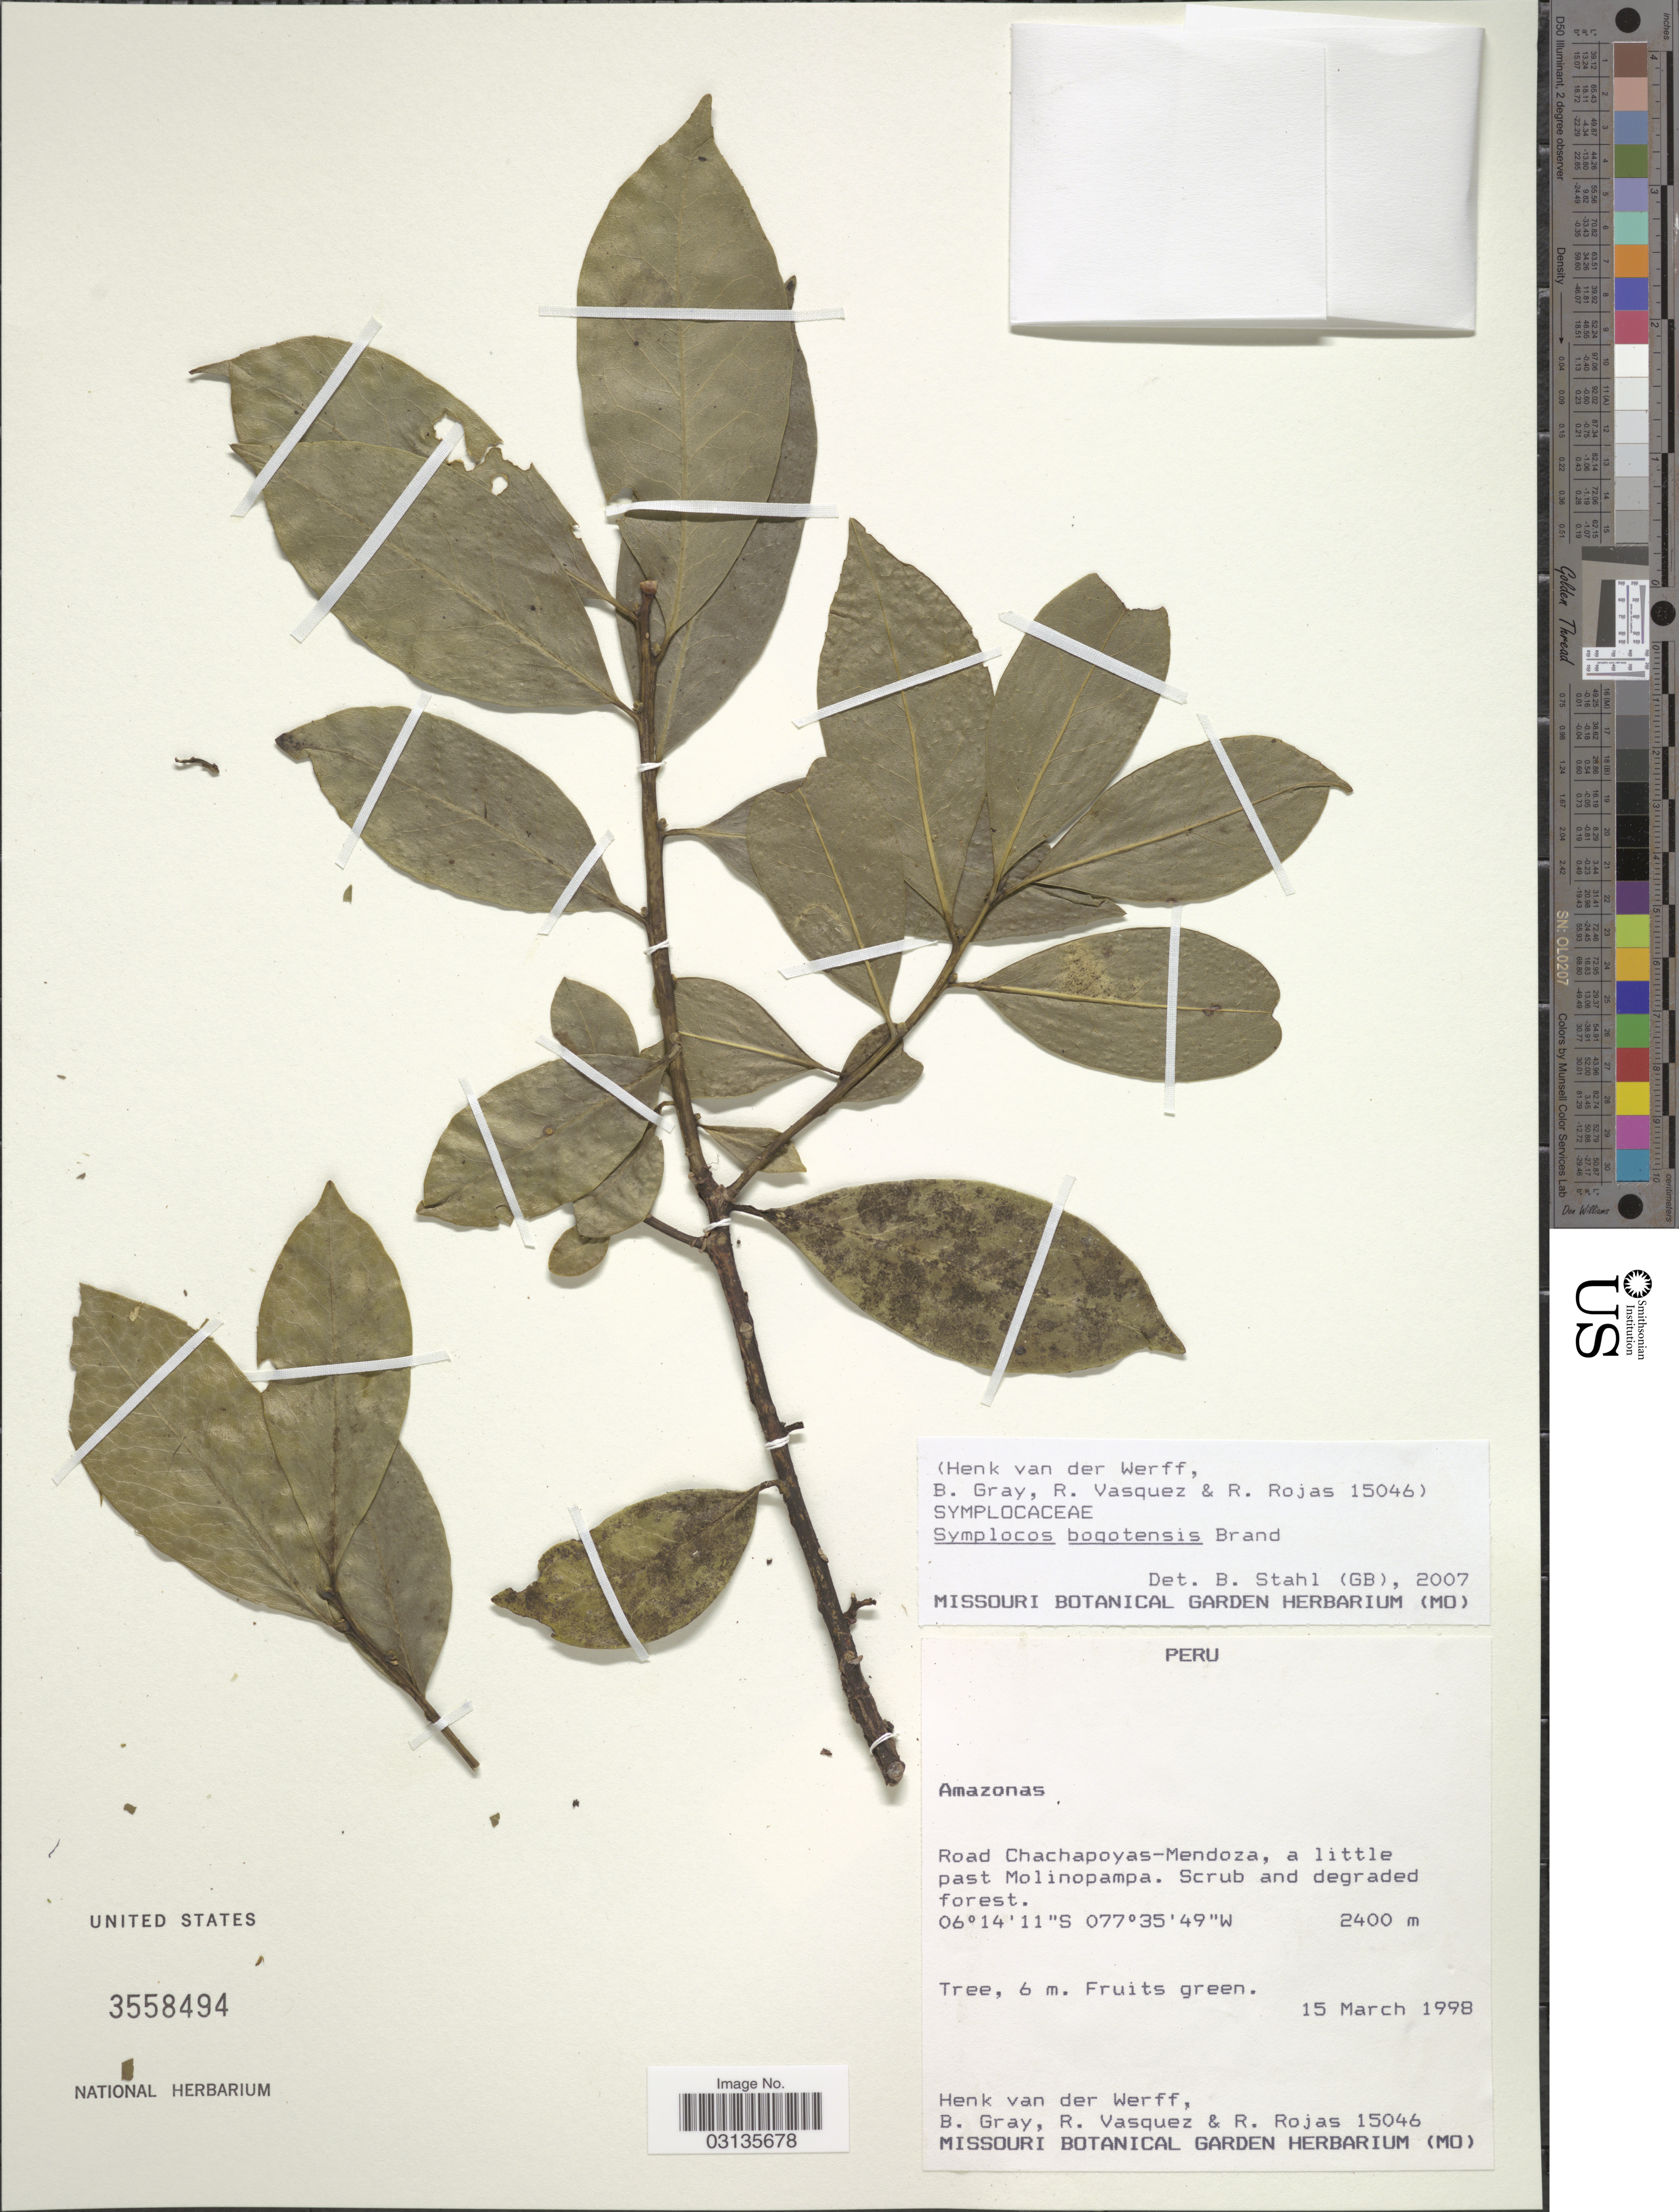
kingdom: Plantae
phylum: Tracheophyta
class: Magnoliopsida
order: Ericales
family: Symplocaceae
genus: Symplocos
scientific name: Symplocos bogotensis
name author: Brand in Engl.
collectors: H. van der Werff, B. Gray, R. Vasquez & R. Rojas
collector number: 15046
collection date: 1998-03-15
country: Peru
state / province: Amazonas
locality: Road Chachapoyas-Mendoza, a little past Molinopampa.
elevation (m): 2400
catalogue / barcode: US 3558494